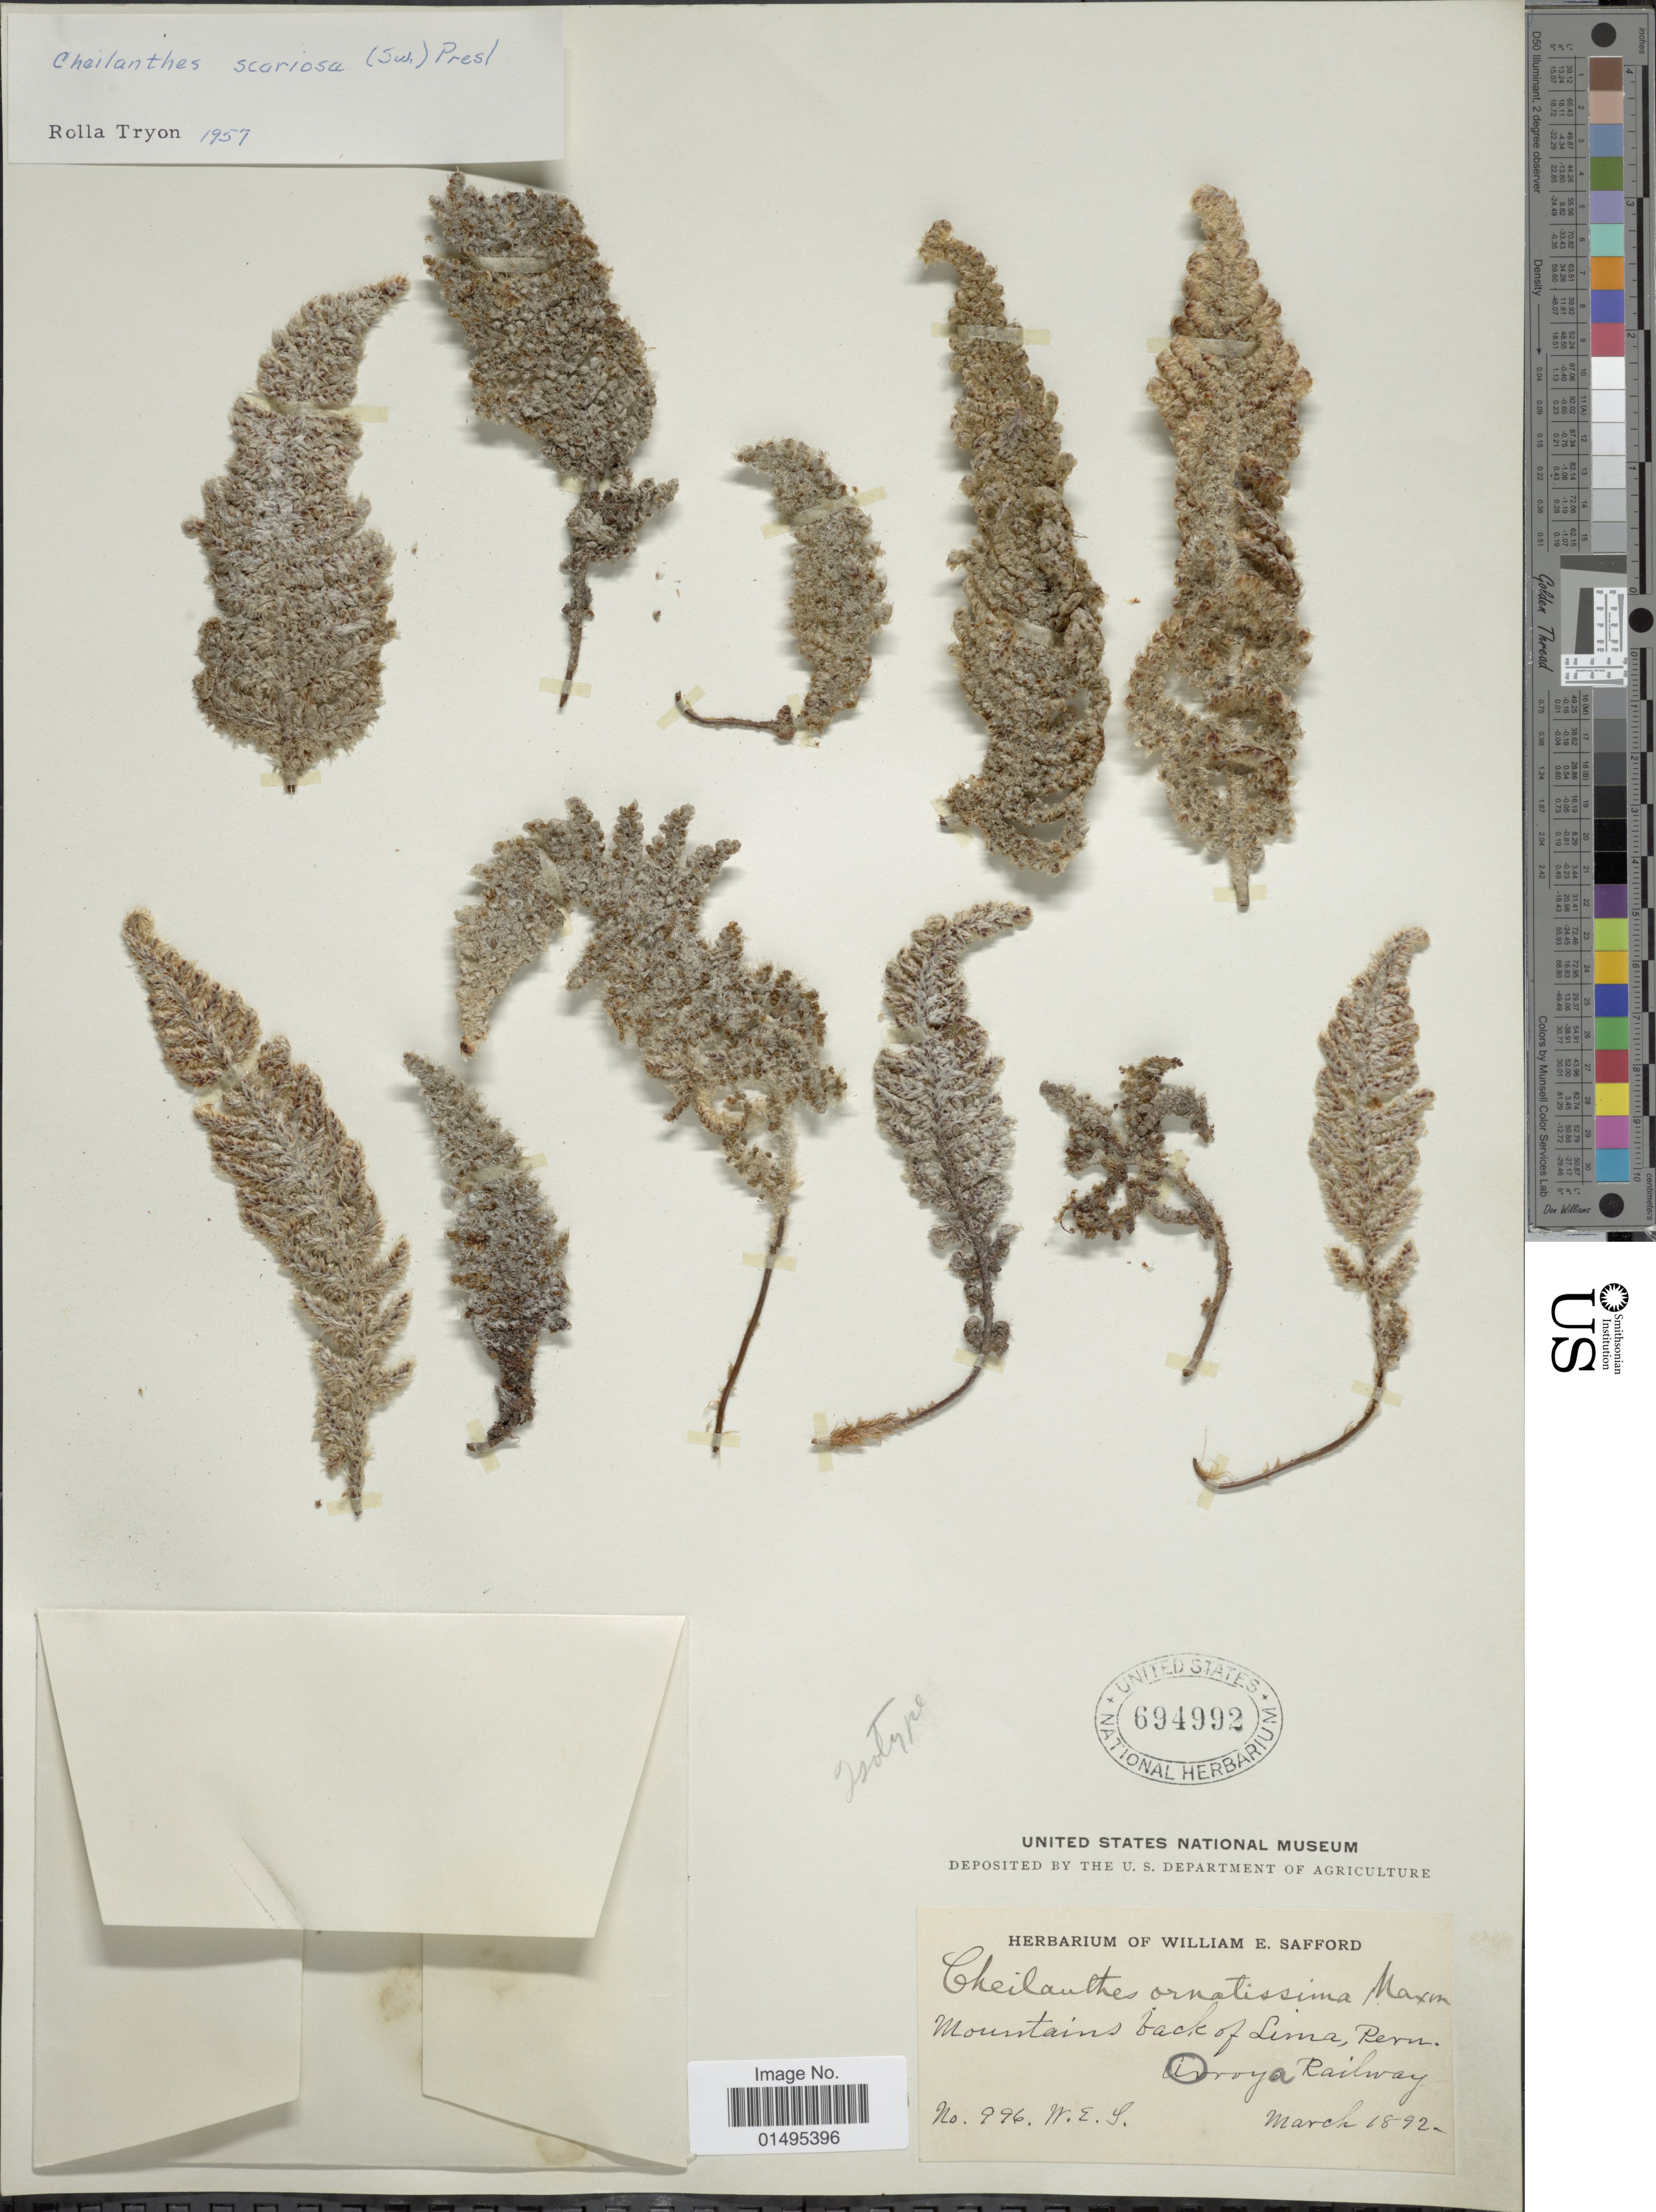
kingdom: Plantae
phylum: Tracheophyta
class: Polypodiopsida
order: Polypodiales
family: Pteridaceae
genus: Myriopteris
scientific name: Myriopteris scariosa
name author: (Sw.) Fée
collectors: W. E. Safford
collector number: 996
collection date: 1892-03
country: Peru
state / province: Lima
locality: Mountains back of Lima, Peru, Oroya Raliway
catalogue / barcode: US 694992